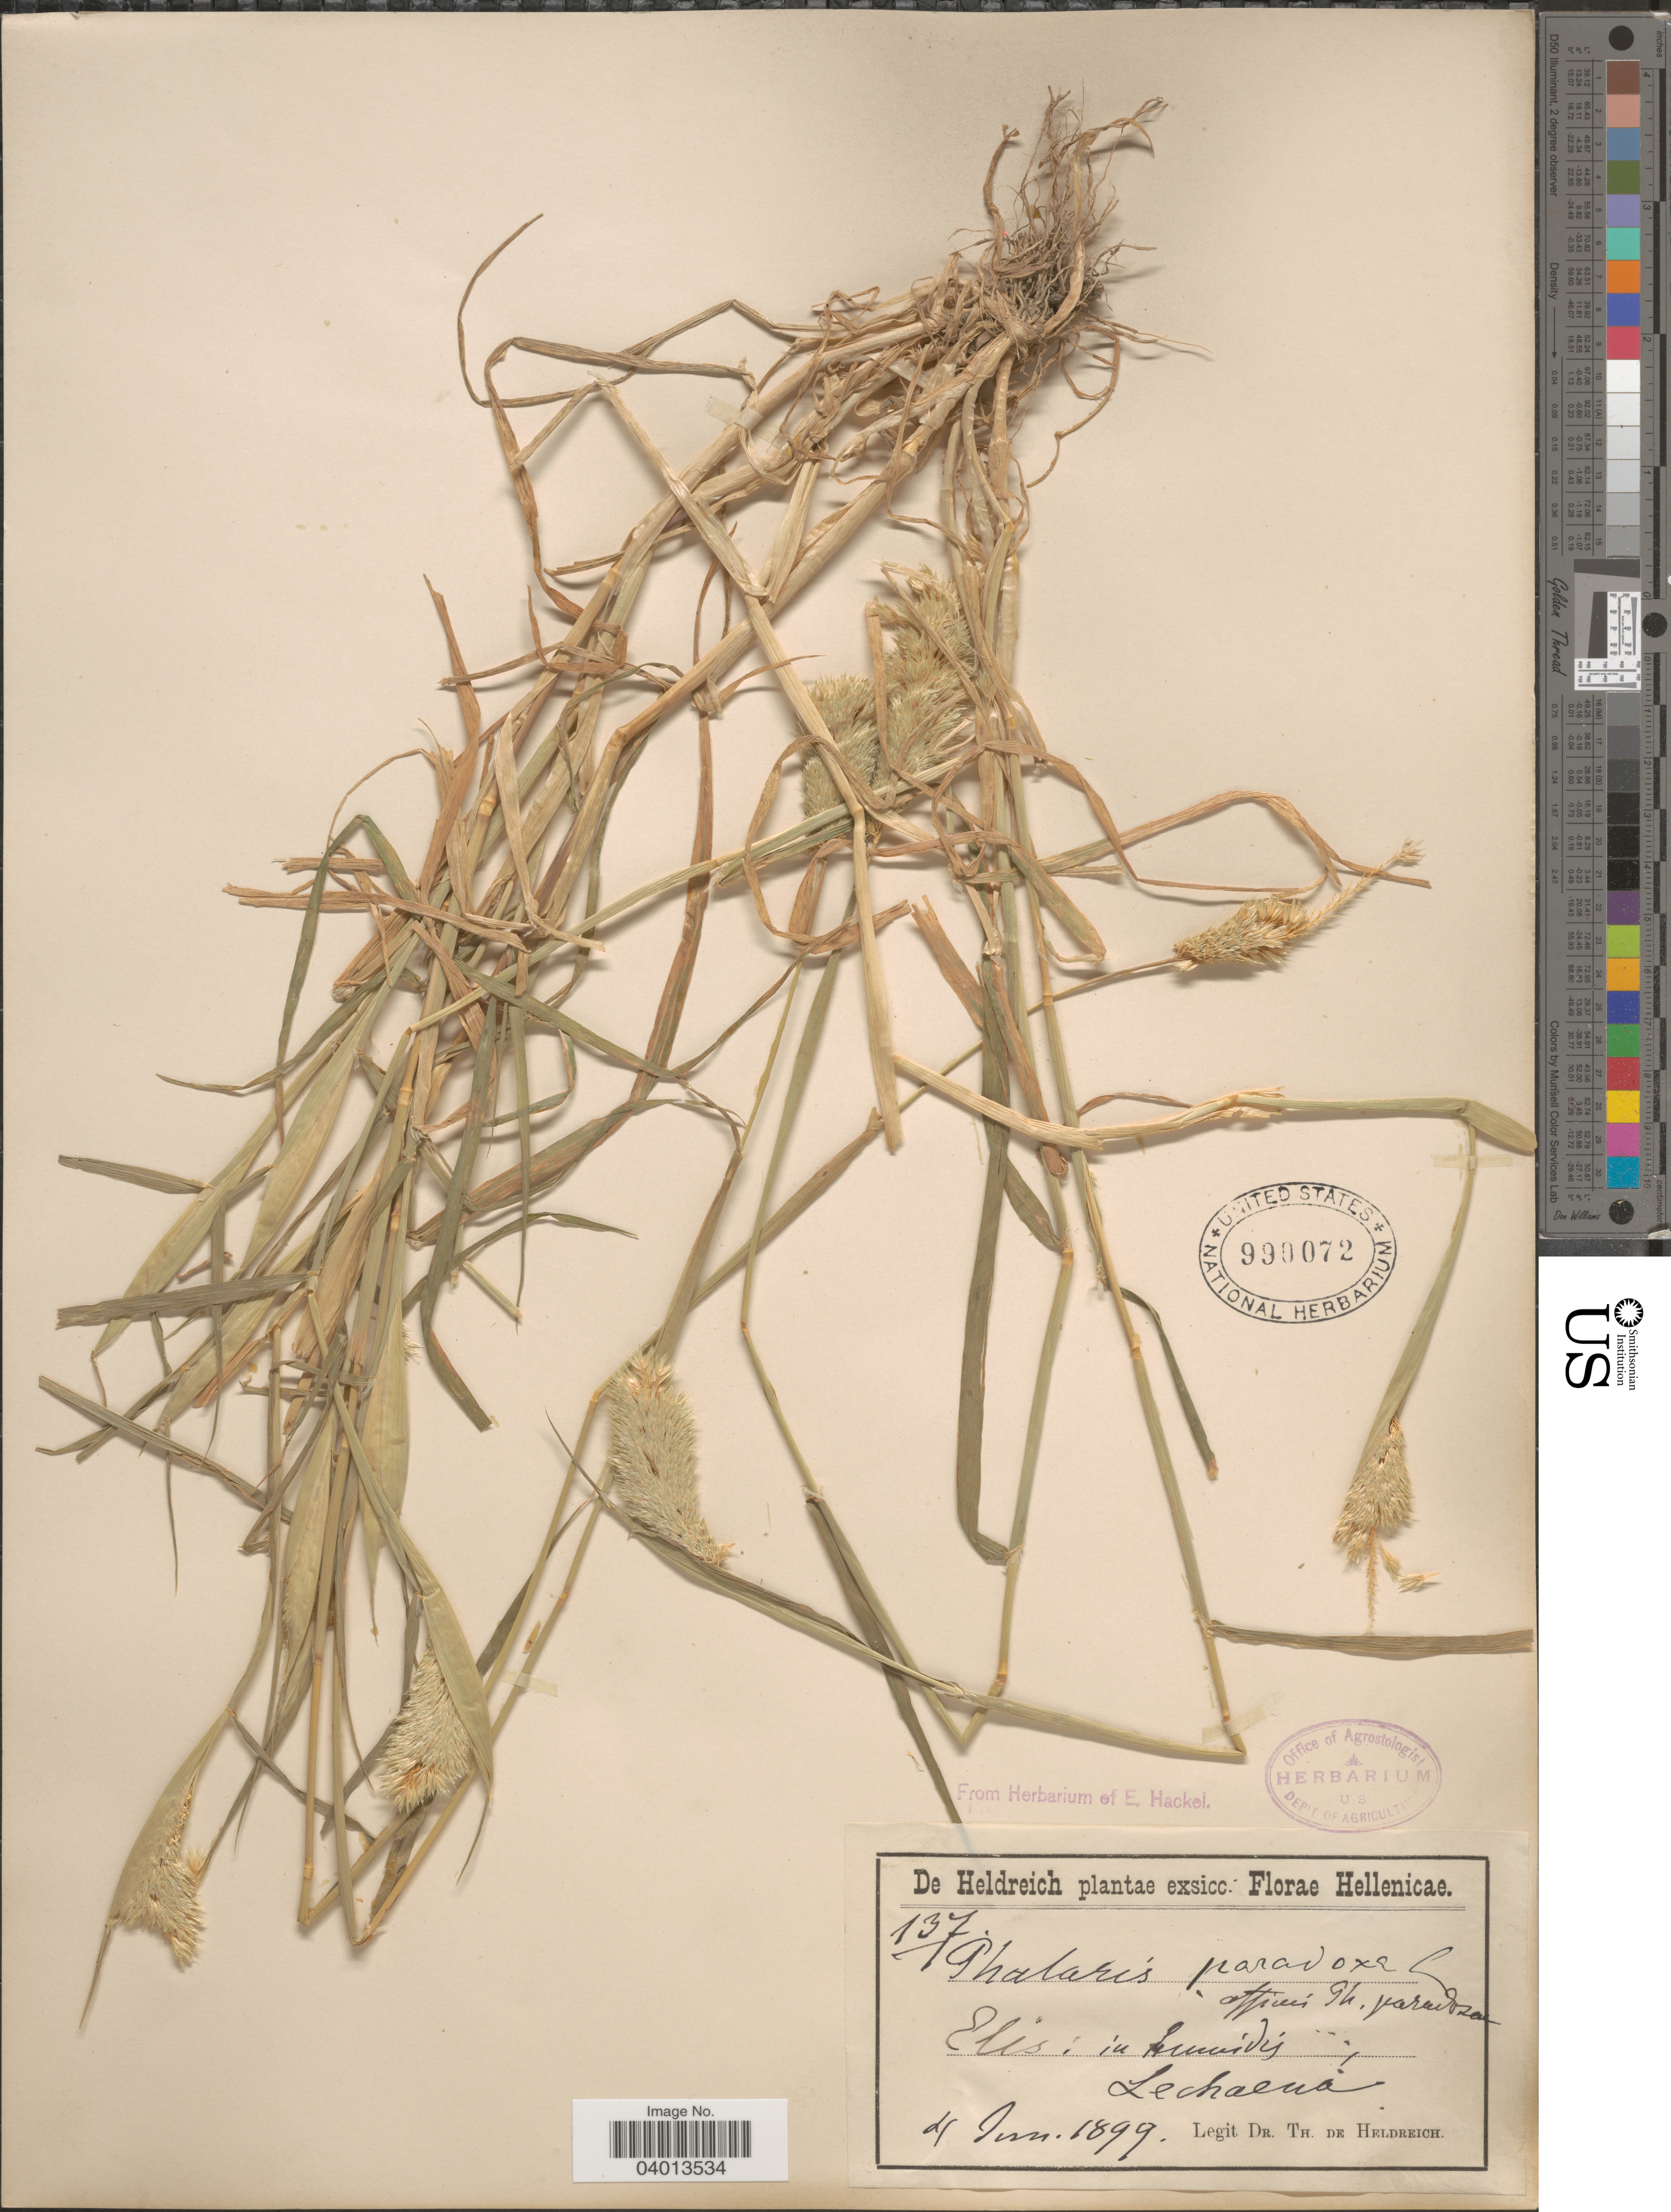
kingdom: Plantae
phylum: Tracheophyta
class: Liliopsida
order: Poales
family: Poaceae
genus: Phalaris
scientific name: Phalaris paradoxa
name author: L.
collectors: T. De Heldreich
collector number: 137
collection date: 1899-06-04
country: Greece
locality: Hellenicae. Elis: in humidis. Lechaena.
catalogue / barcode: US 990072